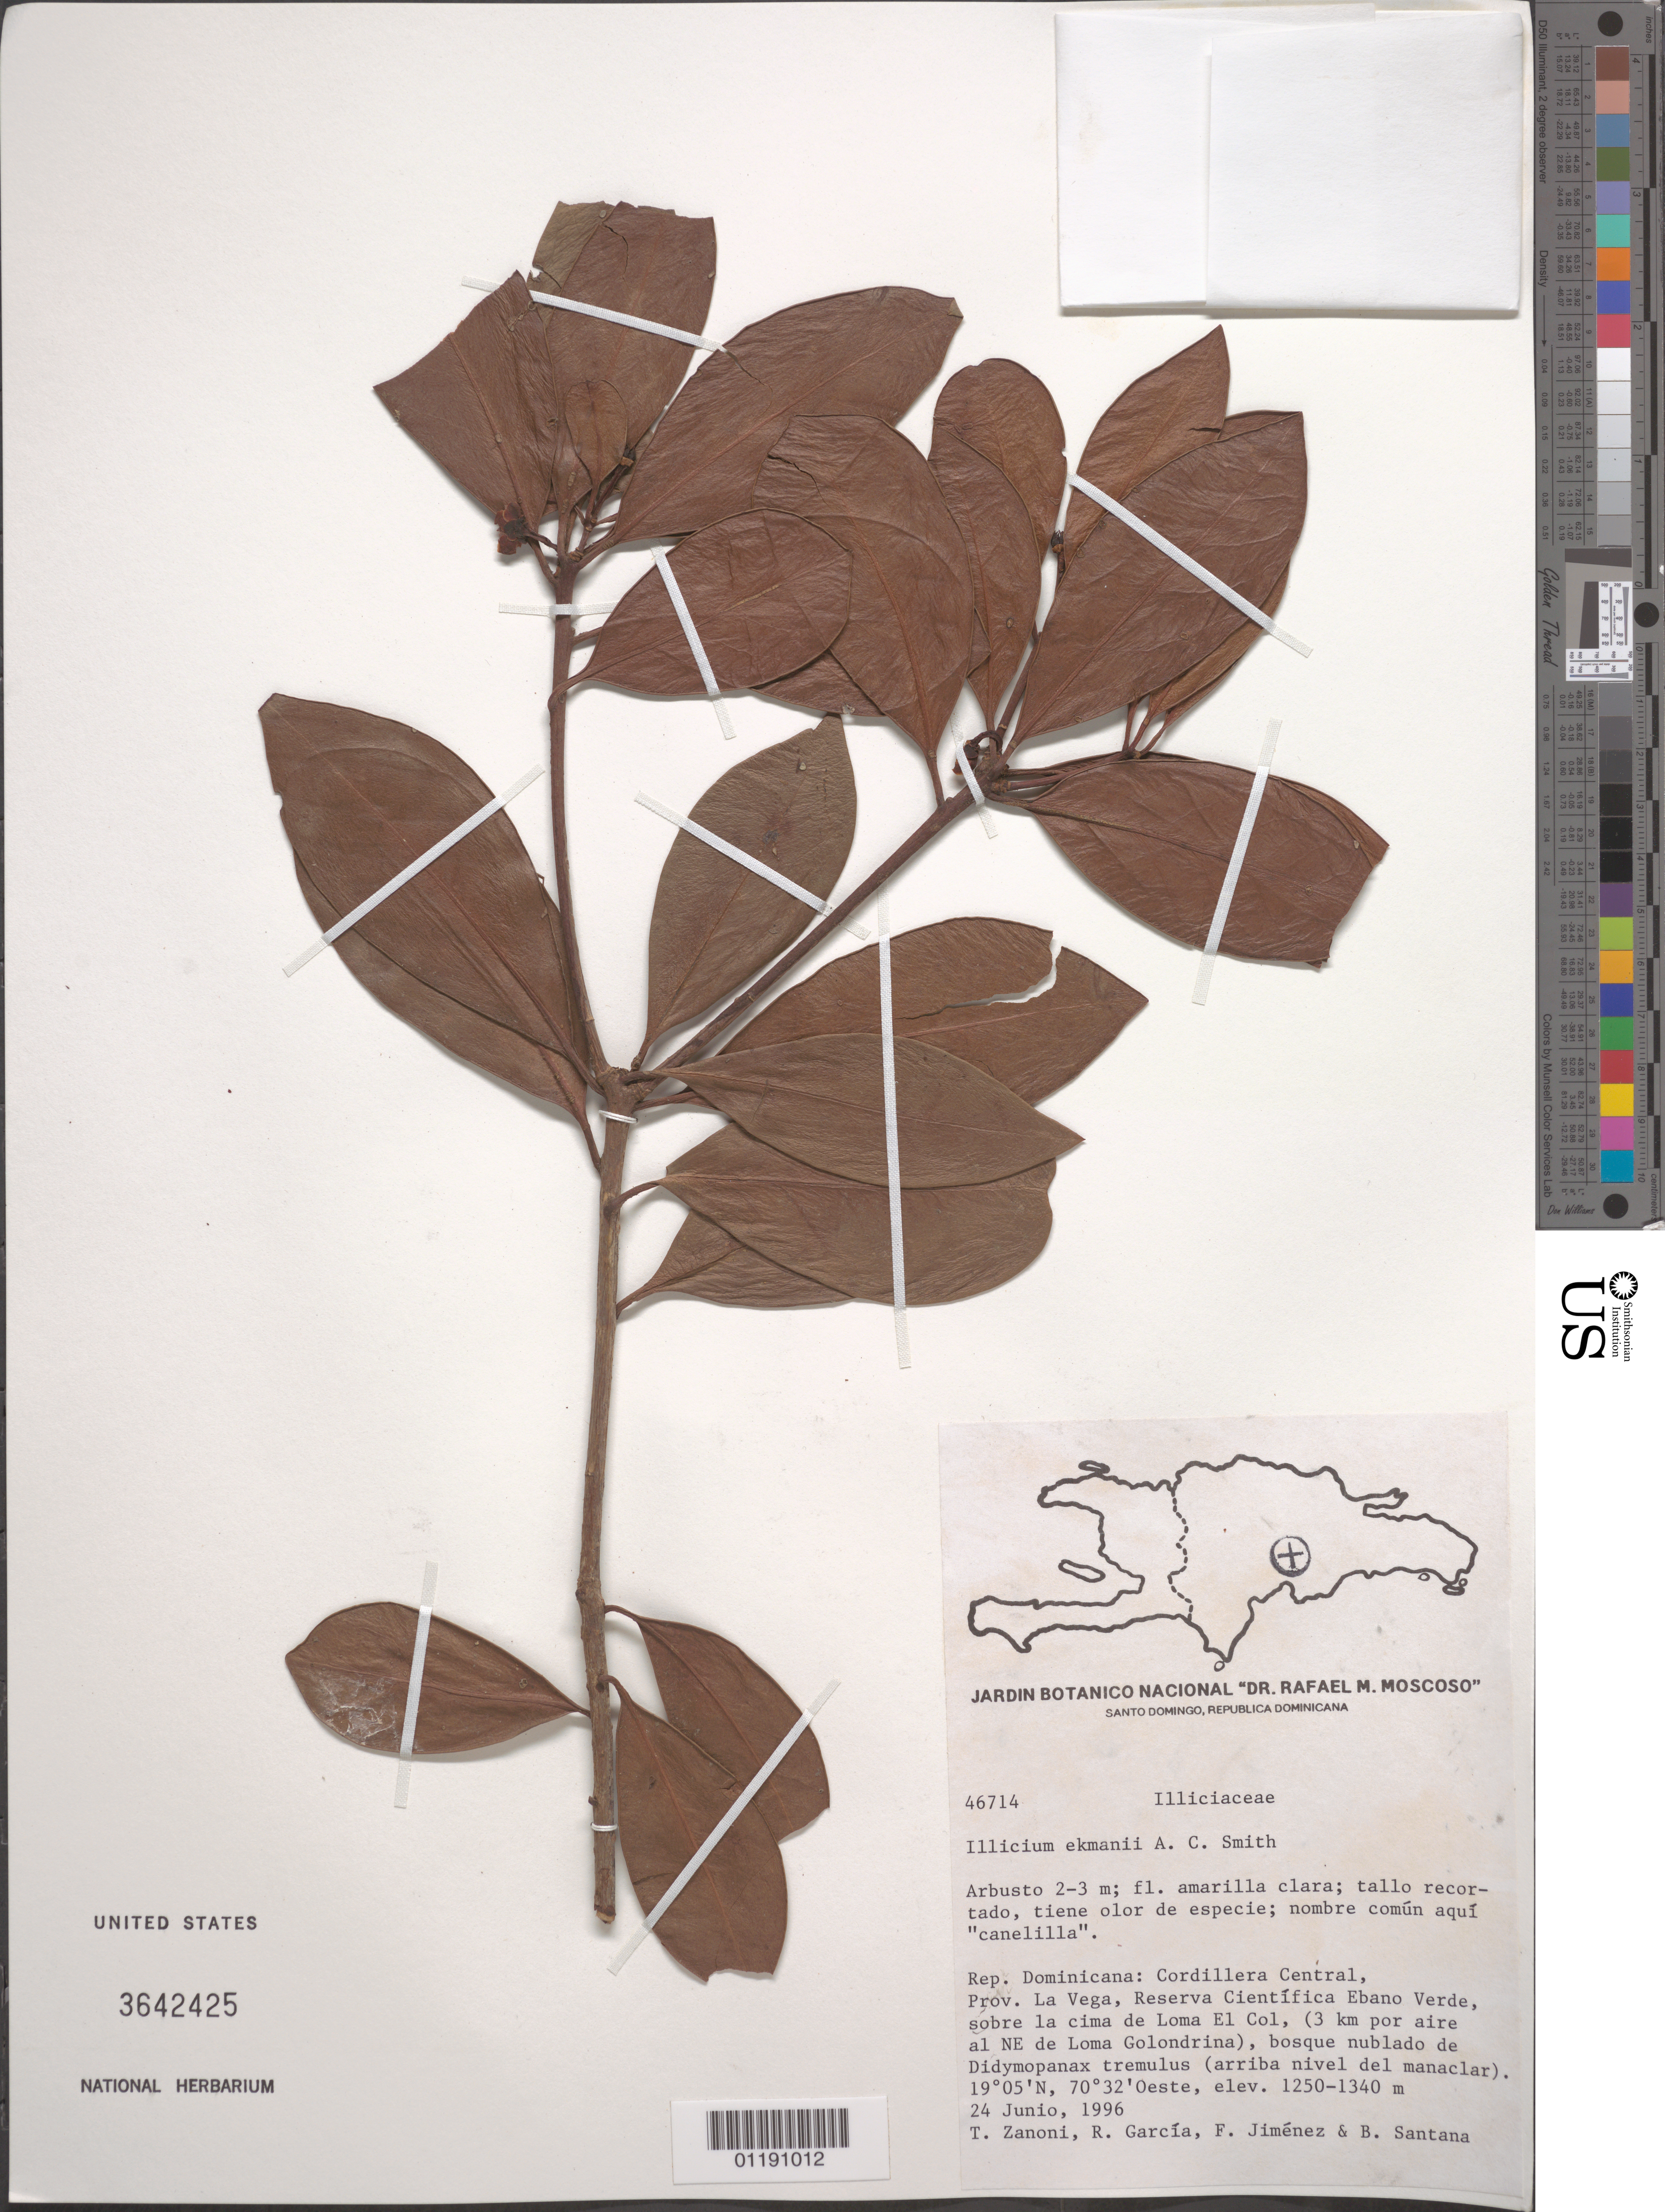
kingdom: Plantae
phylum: Tracheophyta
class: Magnoliopsida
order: Austrobaileyales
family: Schisandraceae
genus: Illicium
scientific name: Illicium ekmanii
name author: A.C. Sm.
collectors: T. A. Zanoni, R. García, F. Jiménez & R. Santana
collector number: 46714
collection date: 1996-06-24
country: Dominican Republic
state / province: La Vega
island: Hispaniola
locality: Cordillera Central. Ebano Verde Scientific Reserve, on top of Loma El Col, (3 km by air to NE of Loma Golondrina).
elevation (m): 1250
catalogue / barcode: US 3642425